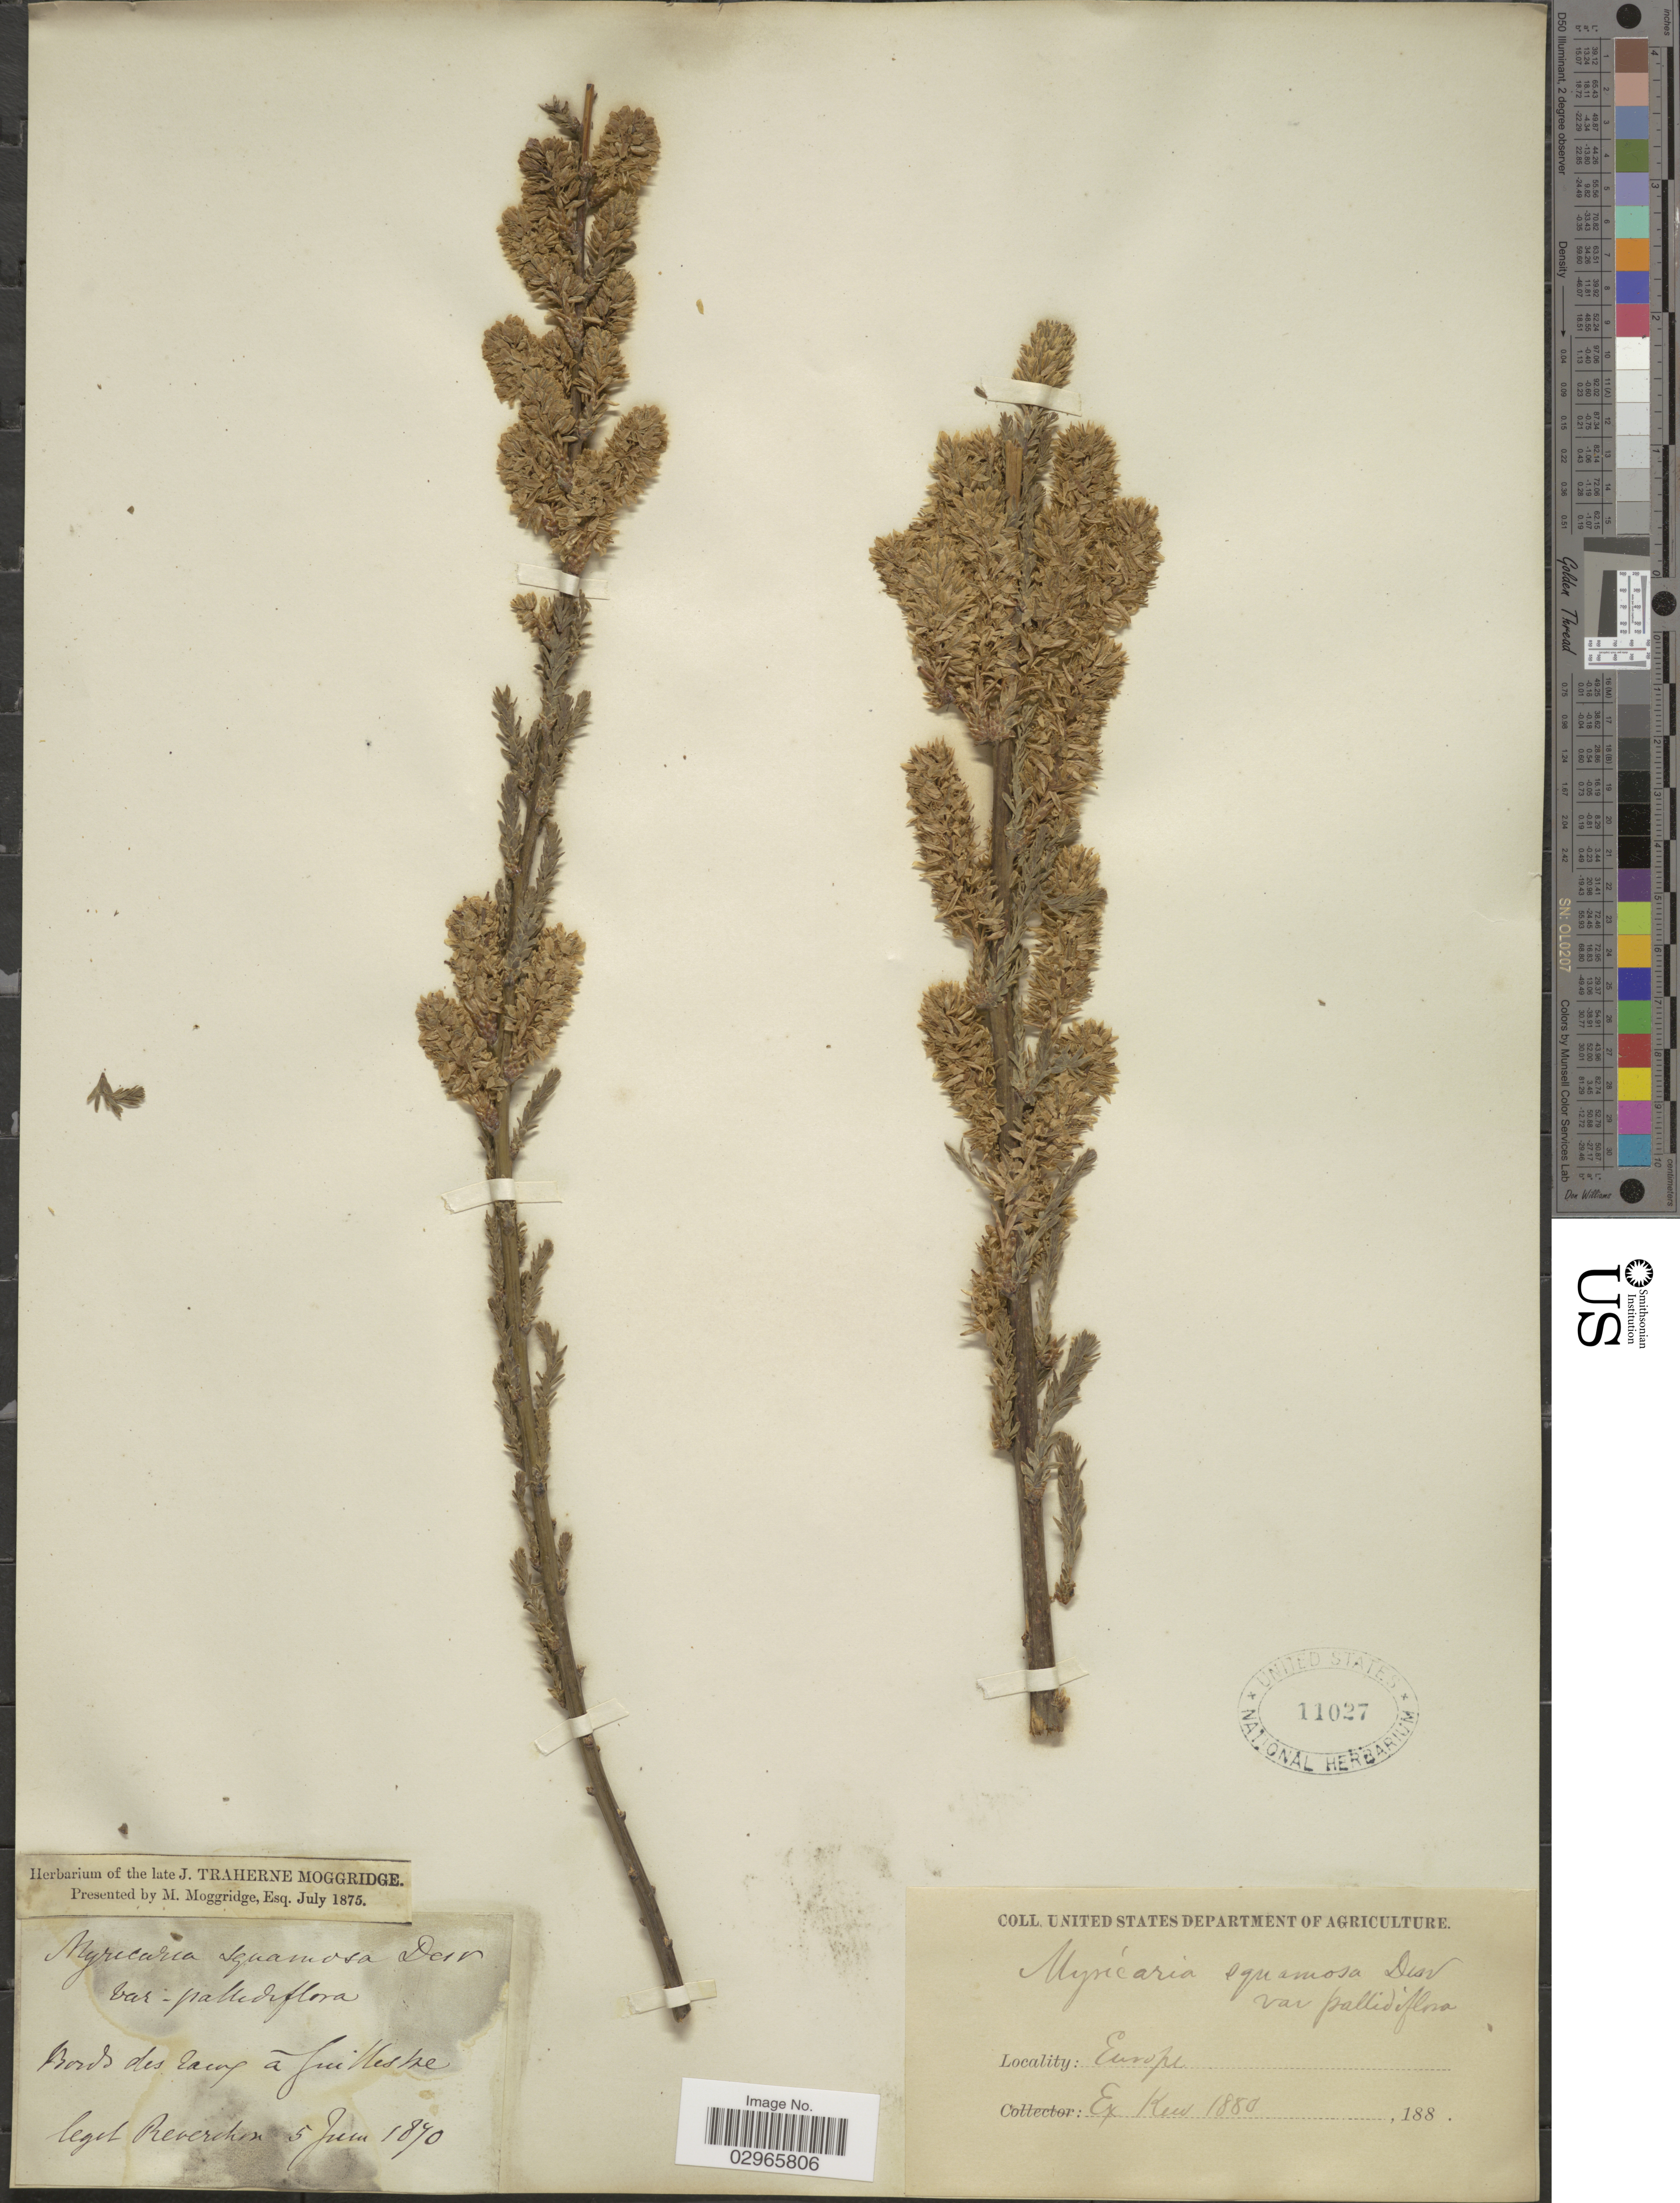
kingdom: Plantae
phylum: Tracheophyta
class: Magnoliopsida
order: Caryophyllales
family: Tamaricaceae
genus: Myricaria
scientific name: Myricaria squamosa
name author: Desv.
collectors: -. Reverchon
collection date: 1870-06-05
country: France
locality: Bords des Eaux a Guillestre. Europe.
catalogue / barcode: US 11027